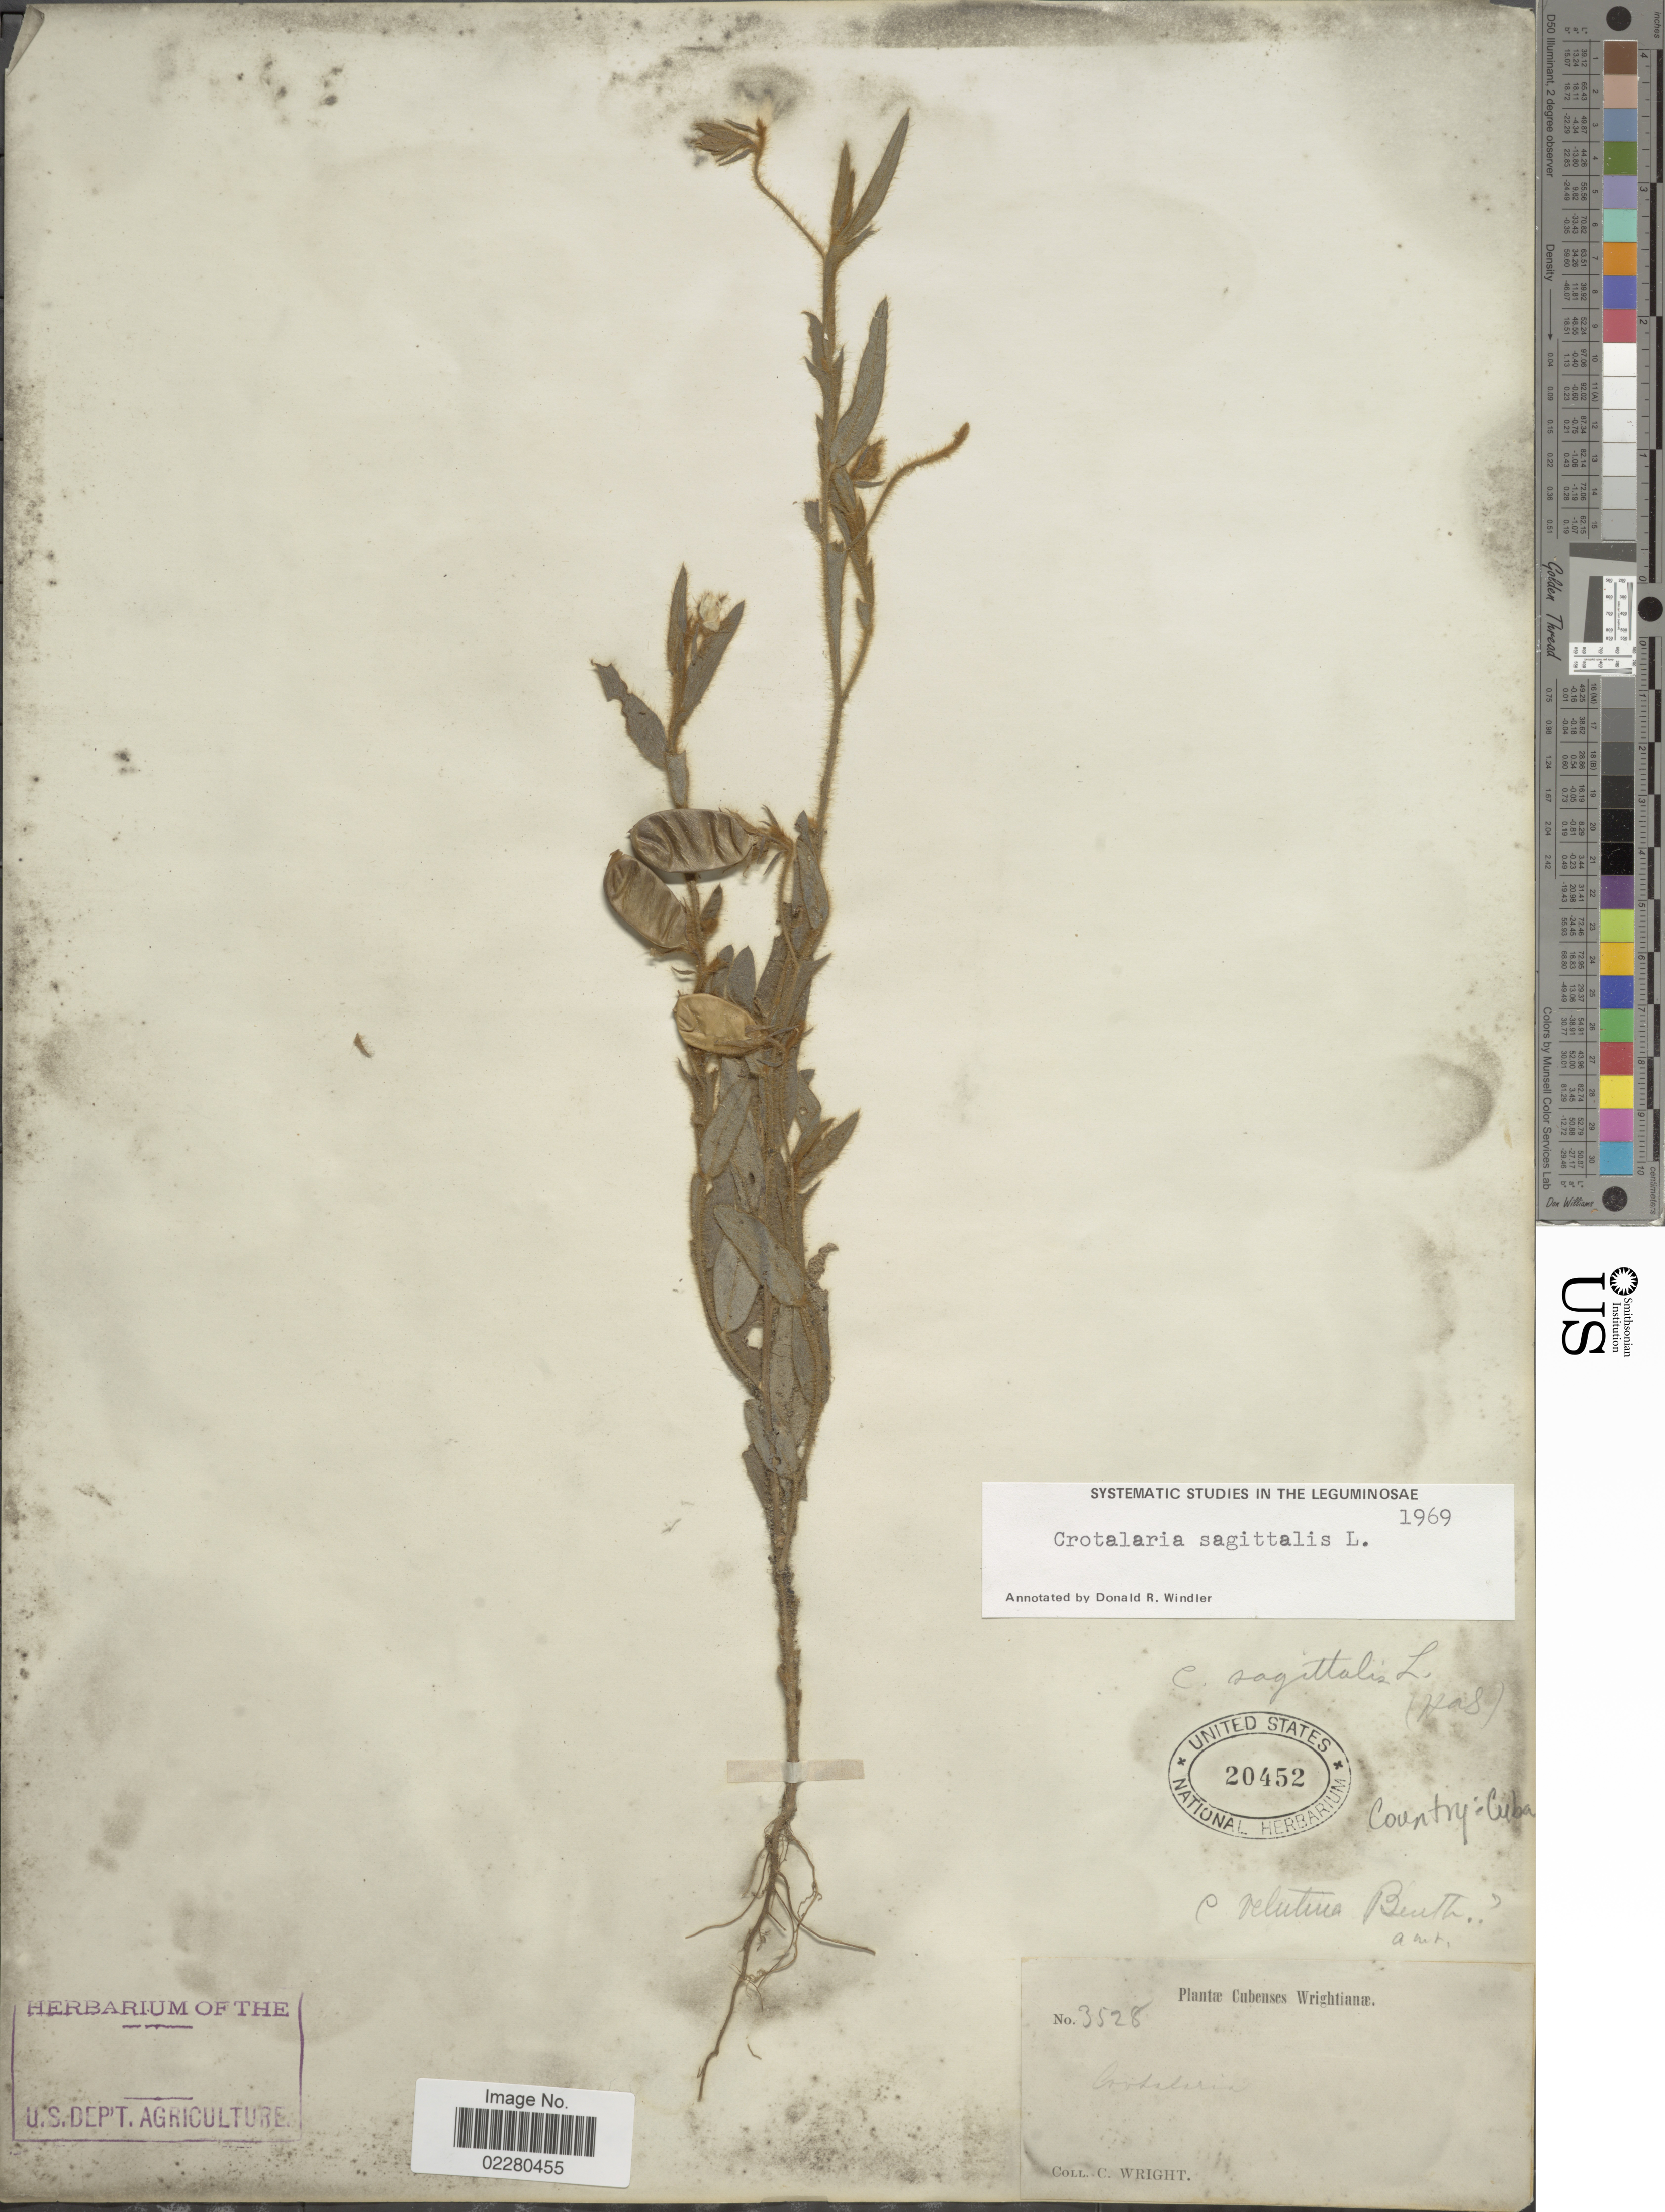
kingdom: Plantae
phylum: Tracheophyta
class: Magnoliopsida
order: Fabales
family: Fabaceae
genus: Crotalaria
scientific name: Crotalaria sagittalis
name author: L.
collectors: C. Wright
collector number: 3528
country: Cuba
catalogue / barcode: US 20452